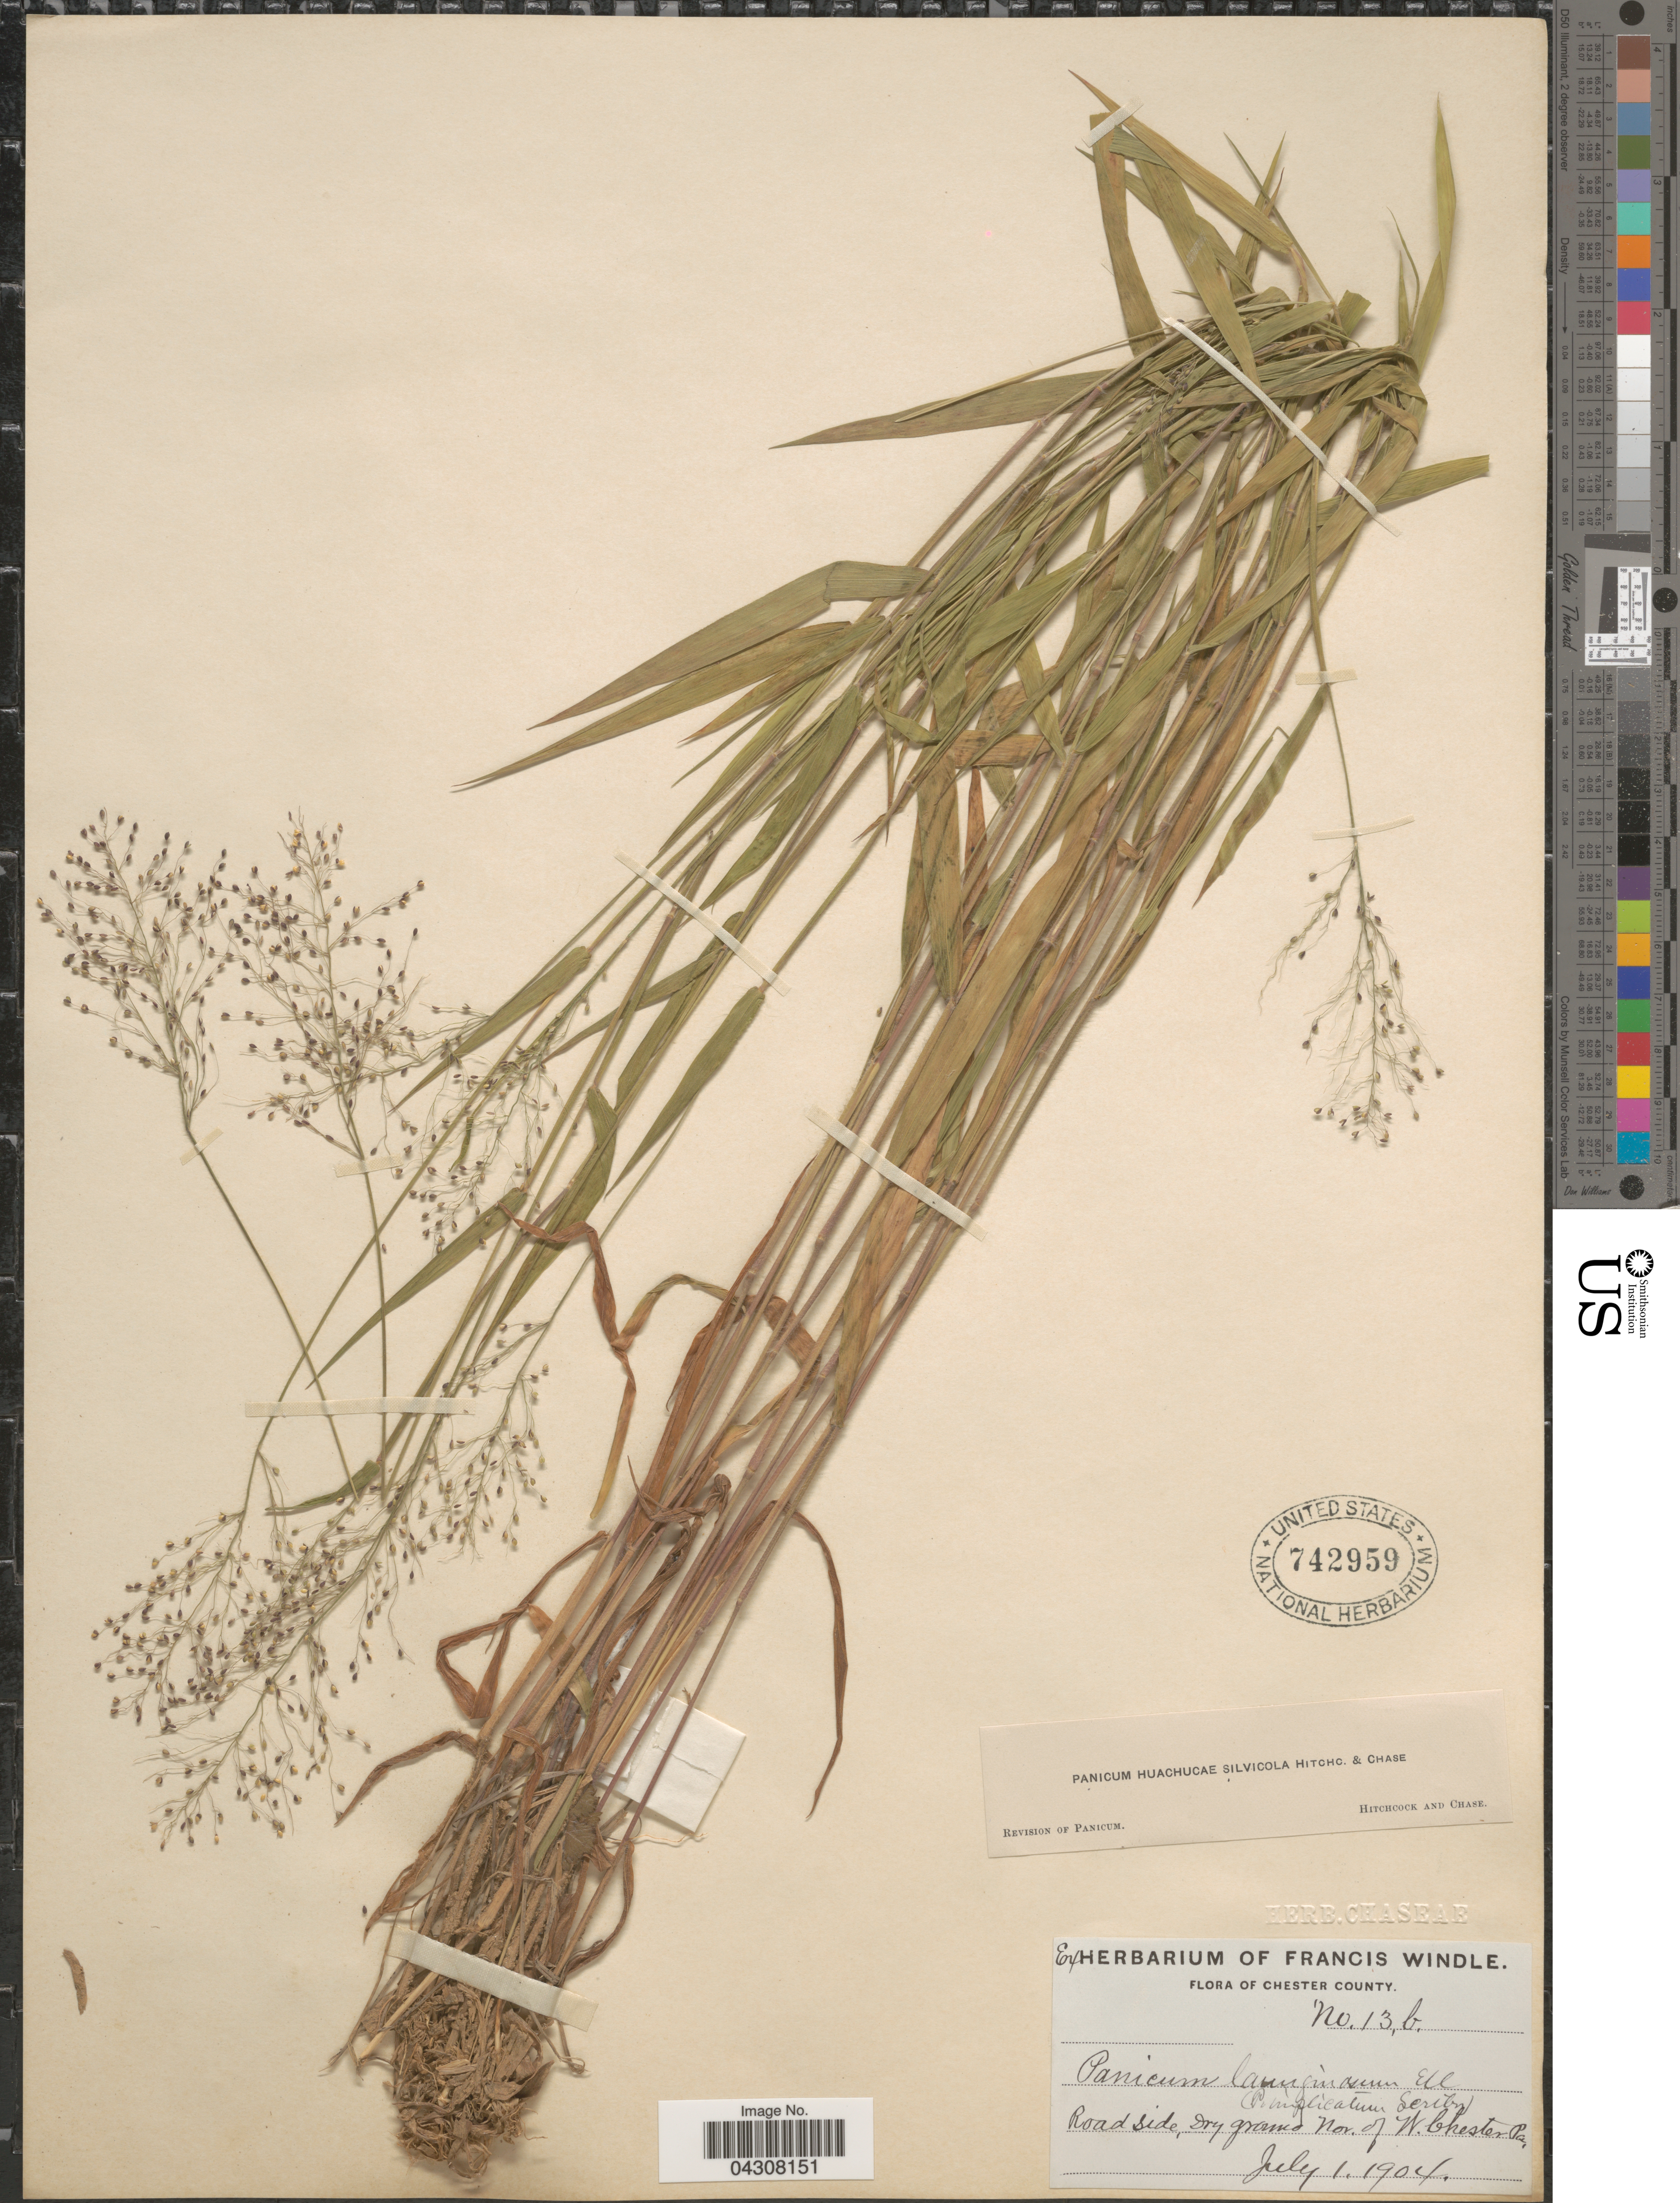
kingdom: Plantae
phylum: Tracheophyta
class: Liliopsida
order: Poales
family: Poaceae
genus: Dichanthelium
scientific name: Dichanthelium acuminatum var. acuminatum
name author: (Sw.) Gould & C.A. Clark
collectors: ex herb. F. Windle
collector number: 13b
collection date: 1904-07-01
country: United States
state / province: Pennsylvania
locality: Chester County. Road side, Dry ground Nor. of W. Chester.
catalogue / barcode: US 742959